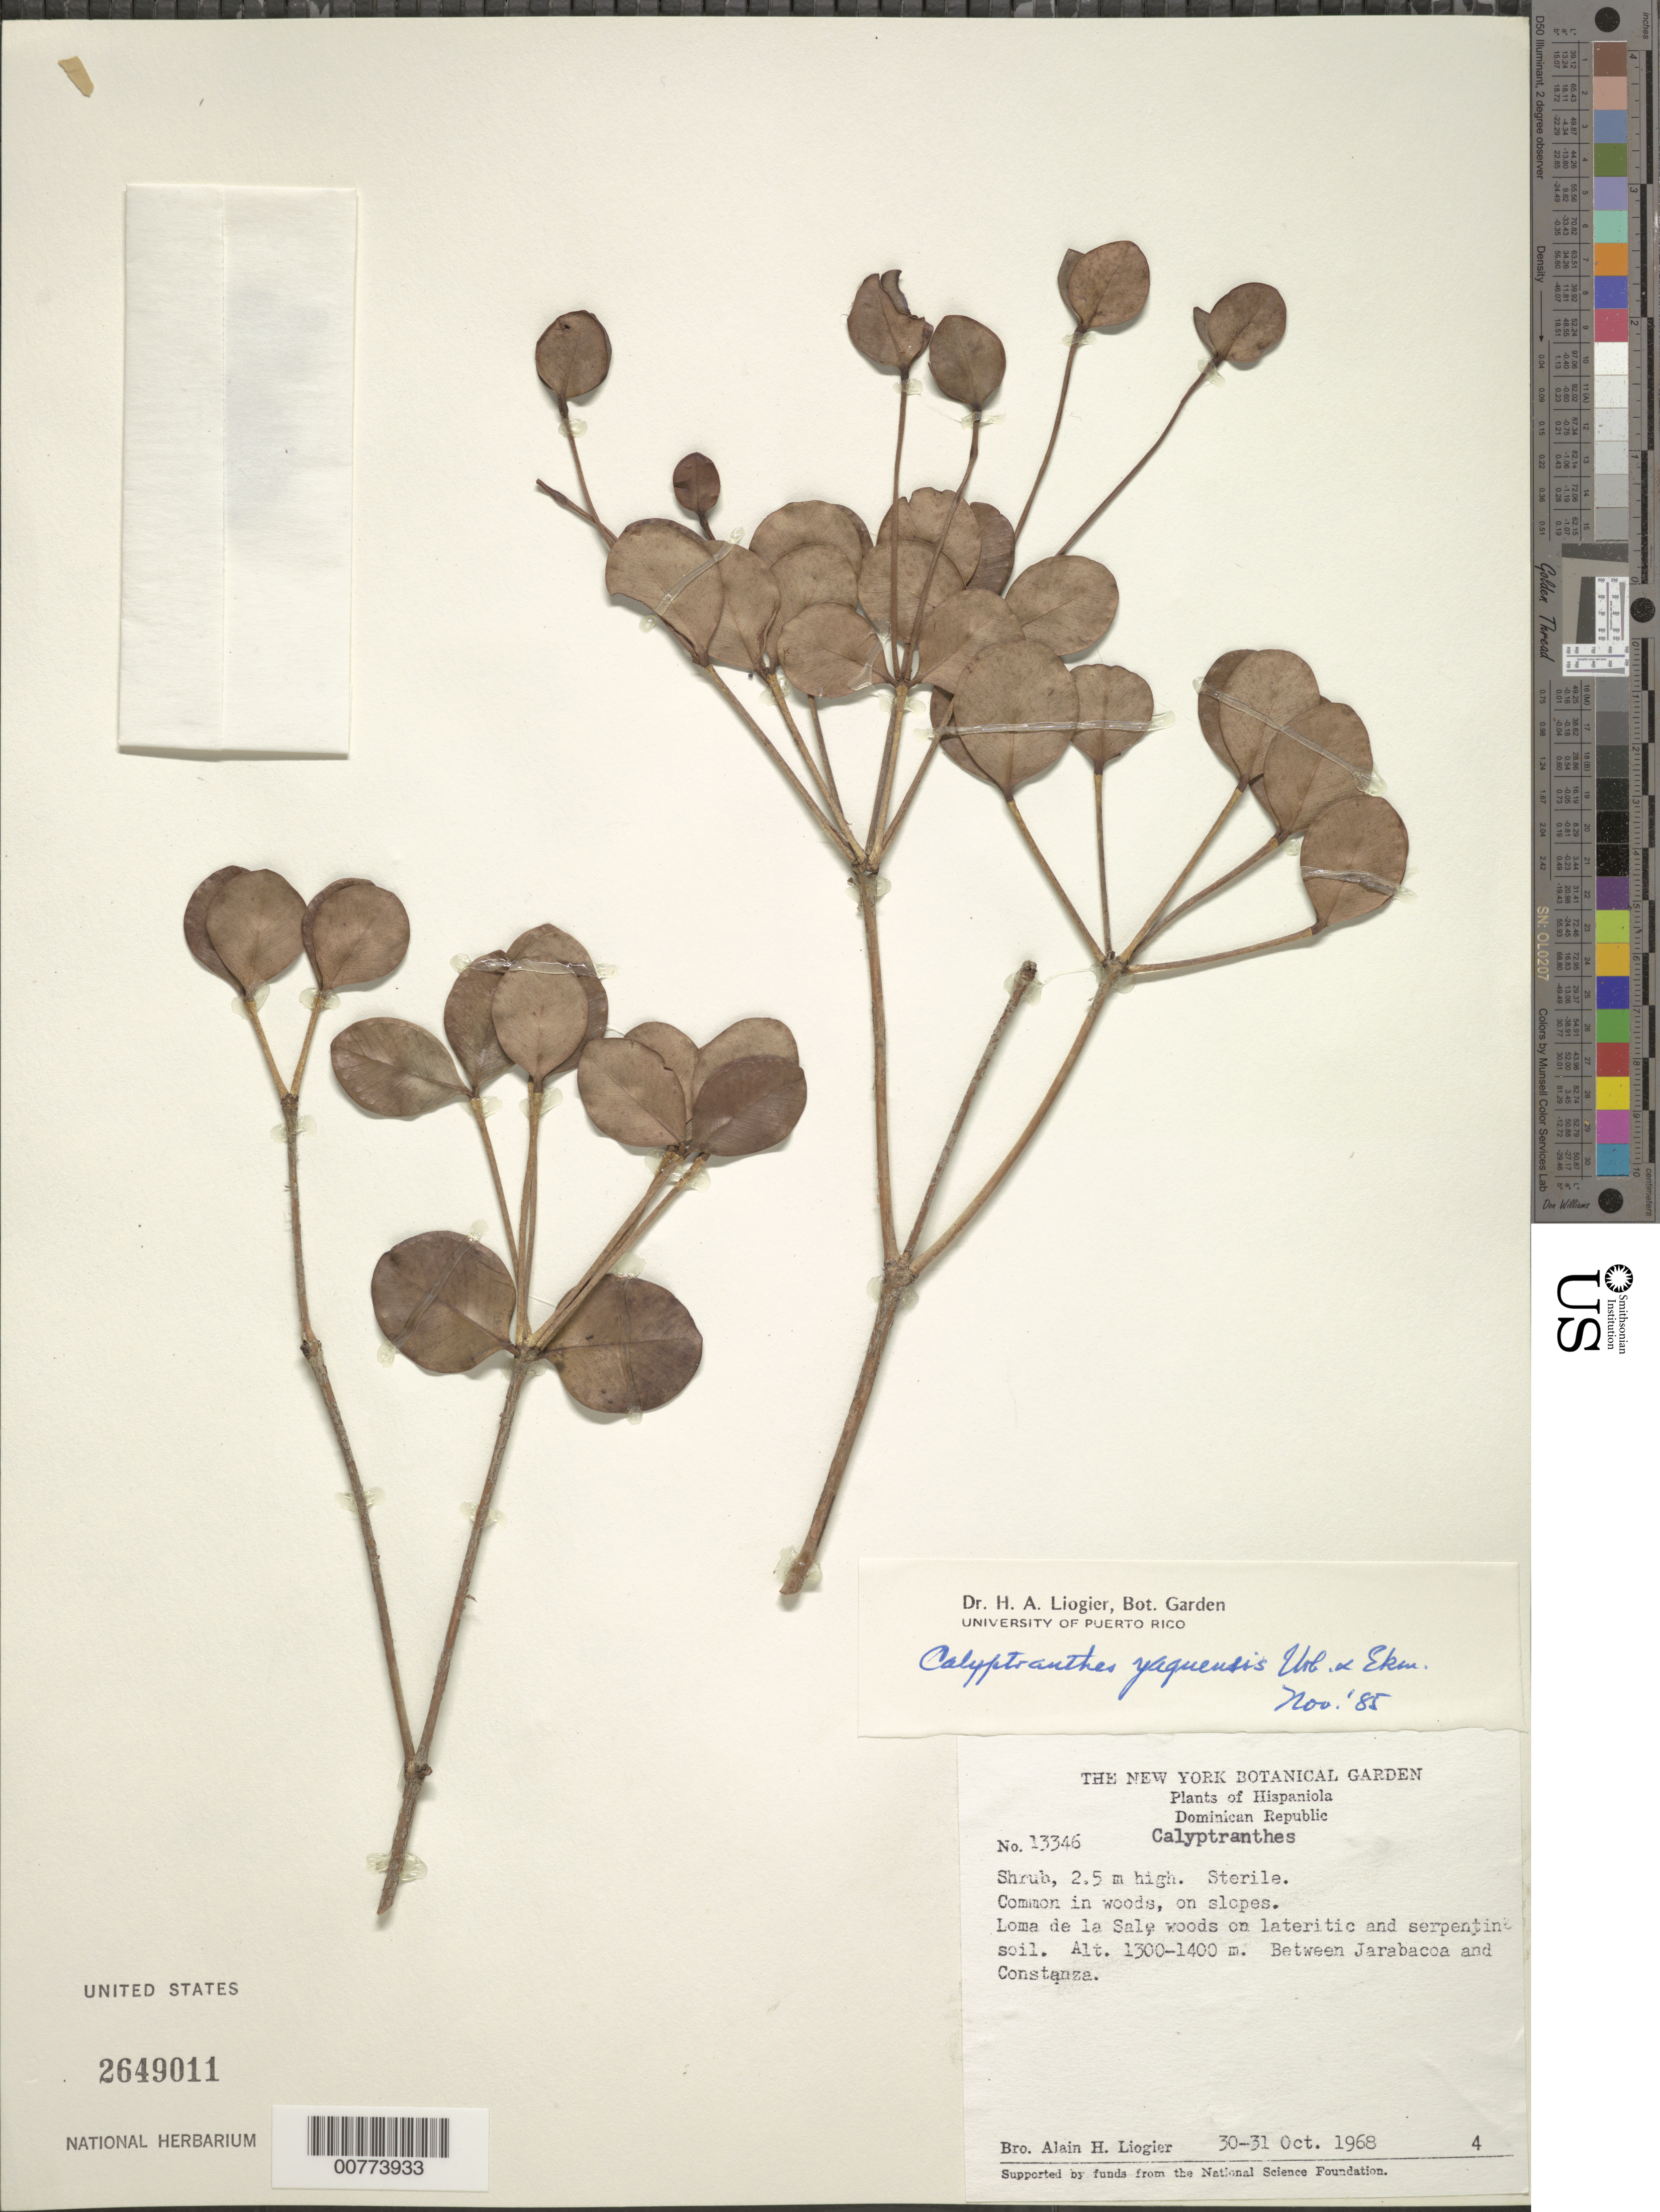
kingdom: Plantae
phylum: Tracheophyta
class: Magnoliopsida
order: Myrtales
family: Myrtaceae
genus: Myrcia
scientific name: Myrcia neoyaquensis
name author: K. Campbell & Peguero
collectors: A. H. Liogier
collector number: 13346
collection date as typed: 30 Oct 1968 to 31 Oct 1968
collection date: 1968-10-30/1968-10-31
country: Dominican Republic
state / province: La Vega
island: Hispaniola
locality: Between Jarabacoa and Constanza, Loma de la Sale.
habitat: Woods on lateritic and serpentine soil.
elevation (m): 1300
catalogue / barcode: US 2649011